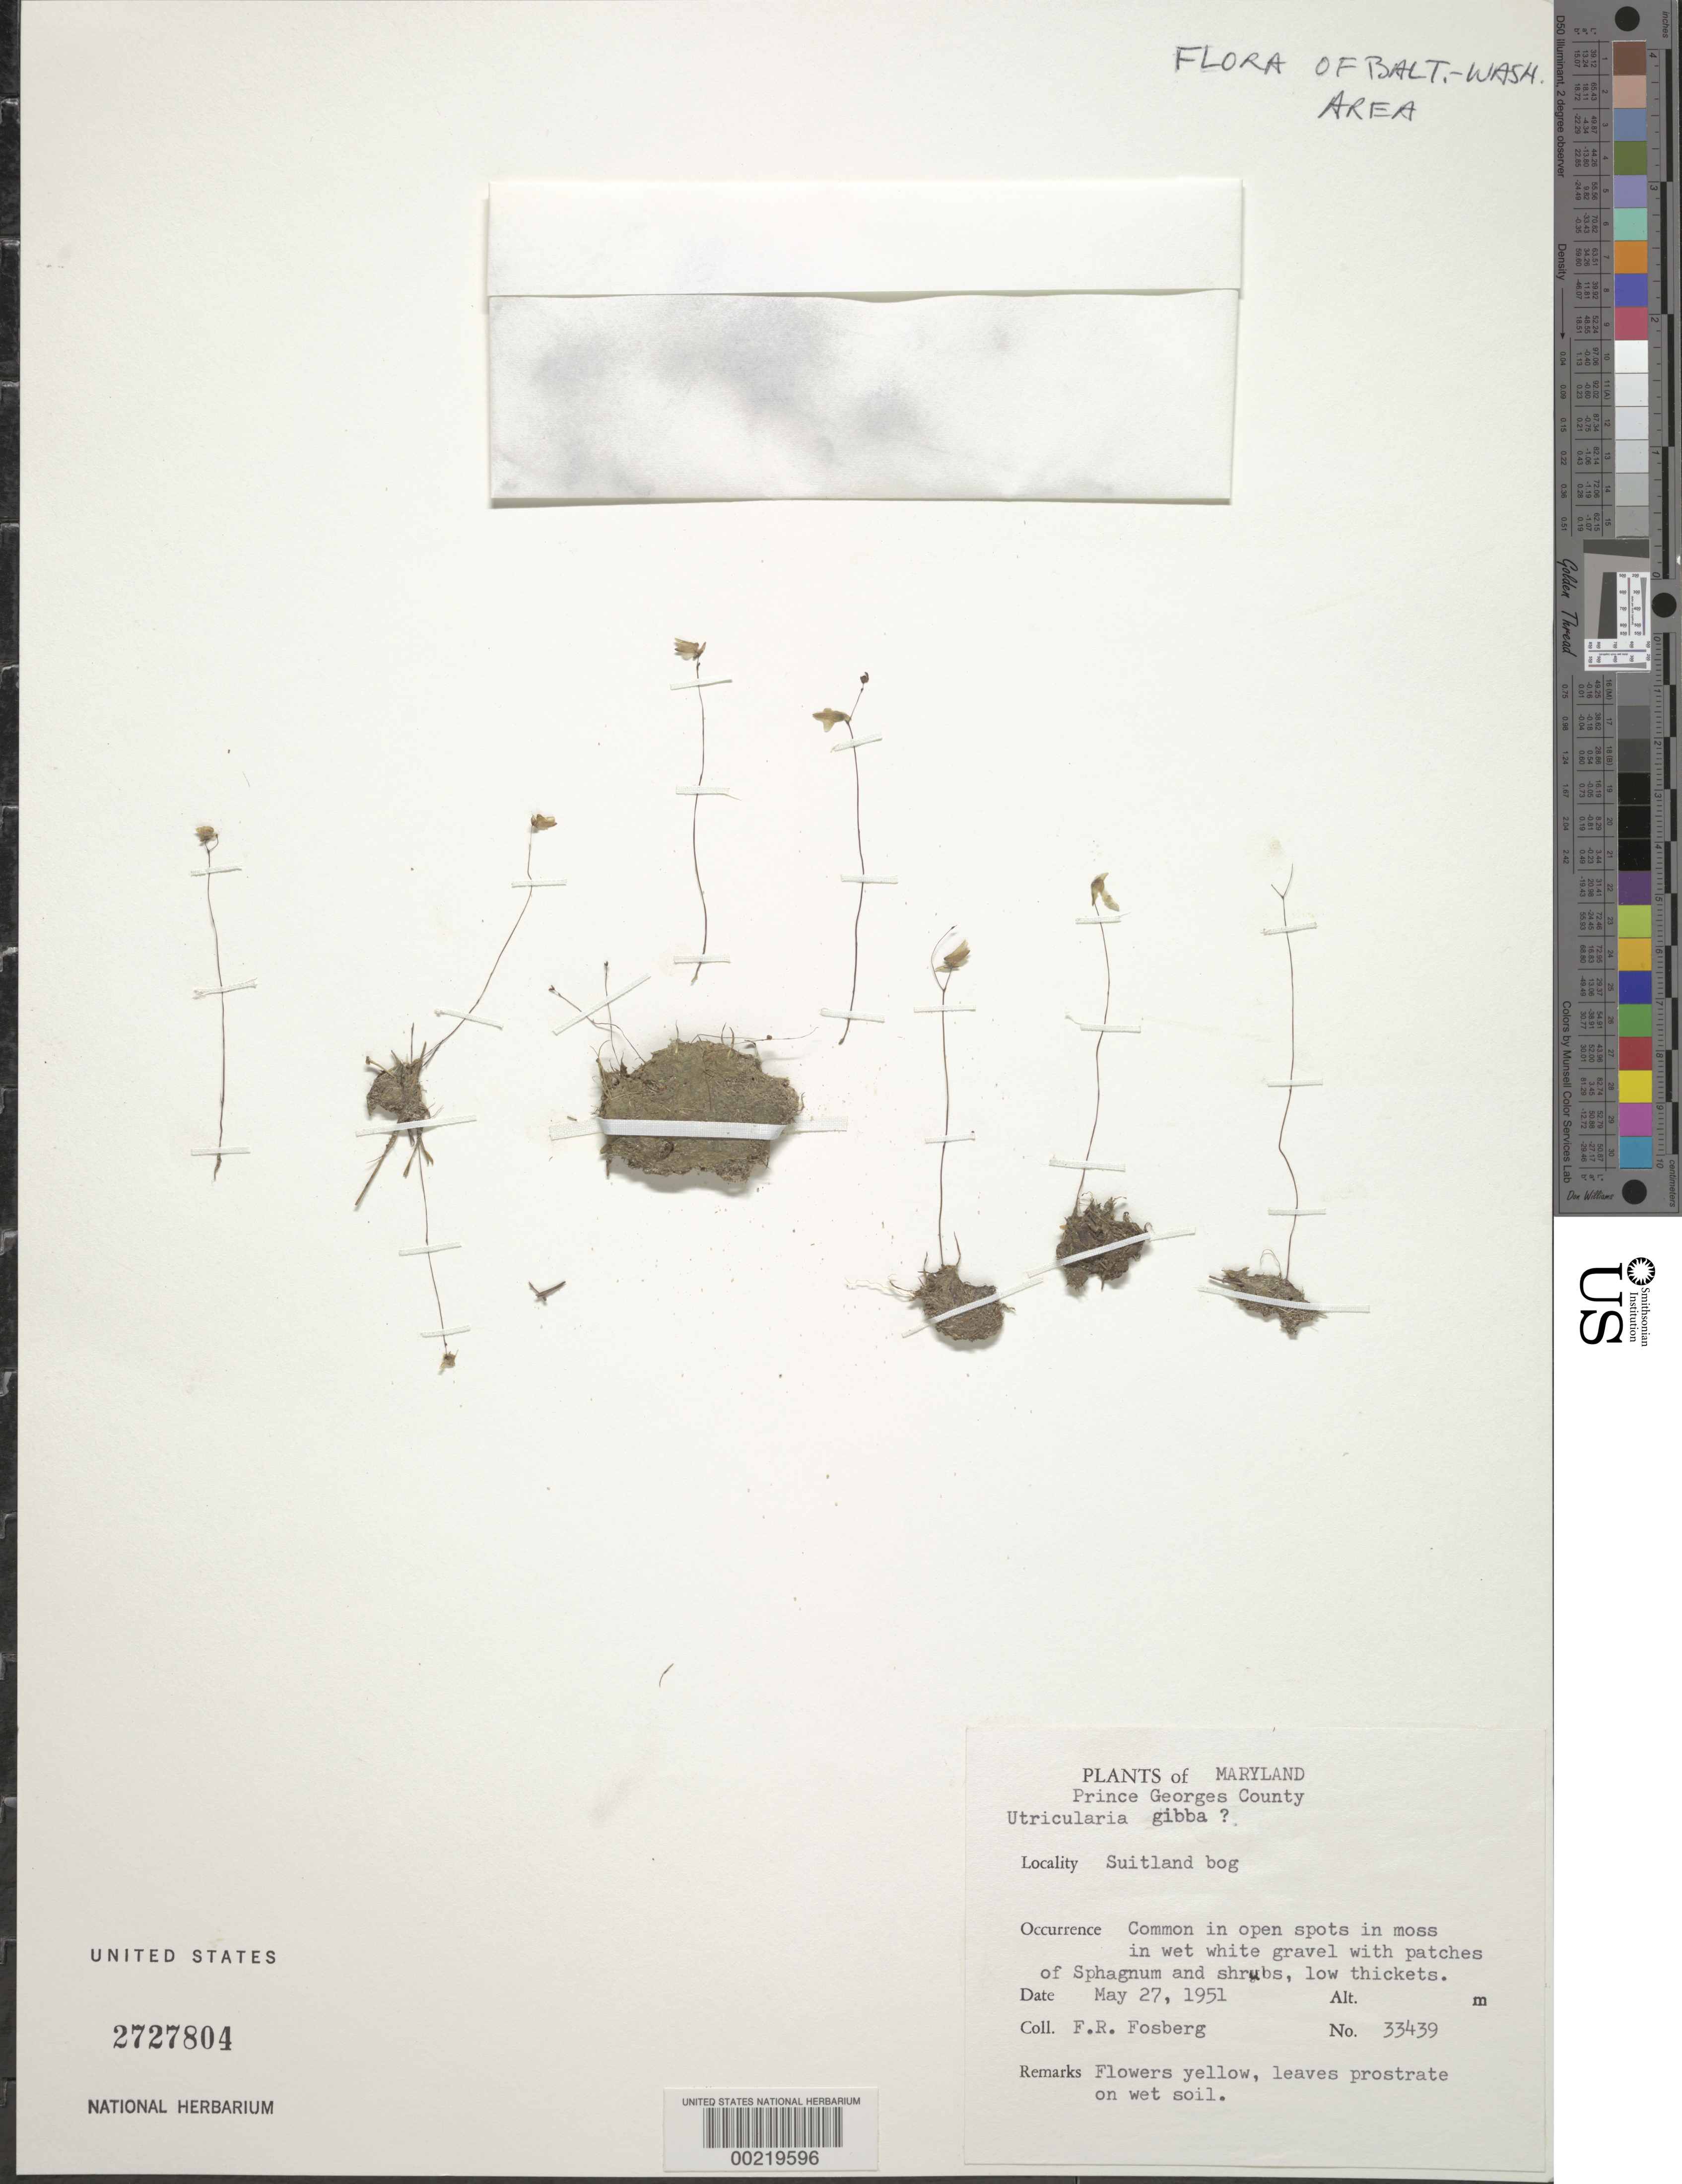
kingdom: Plantae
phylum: Tracheophyta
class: Magnoliopsida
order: Lamiales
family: Lentibulariaceae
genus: Utricularia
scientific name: Utricularia gibba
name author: L.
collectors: F. R. Fosberg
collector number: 33439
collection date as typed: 27 May 1951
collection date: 1951-05-27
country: United States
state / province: Maryland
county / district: Prince George's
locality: Suitland Bog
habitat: Open spots in moss in wet white gravel with patches of sphagnum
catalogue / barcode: US 2727804